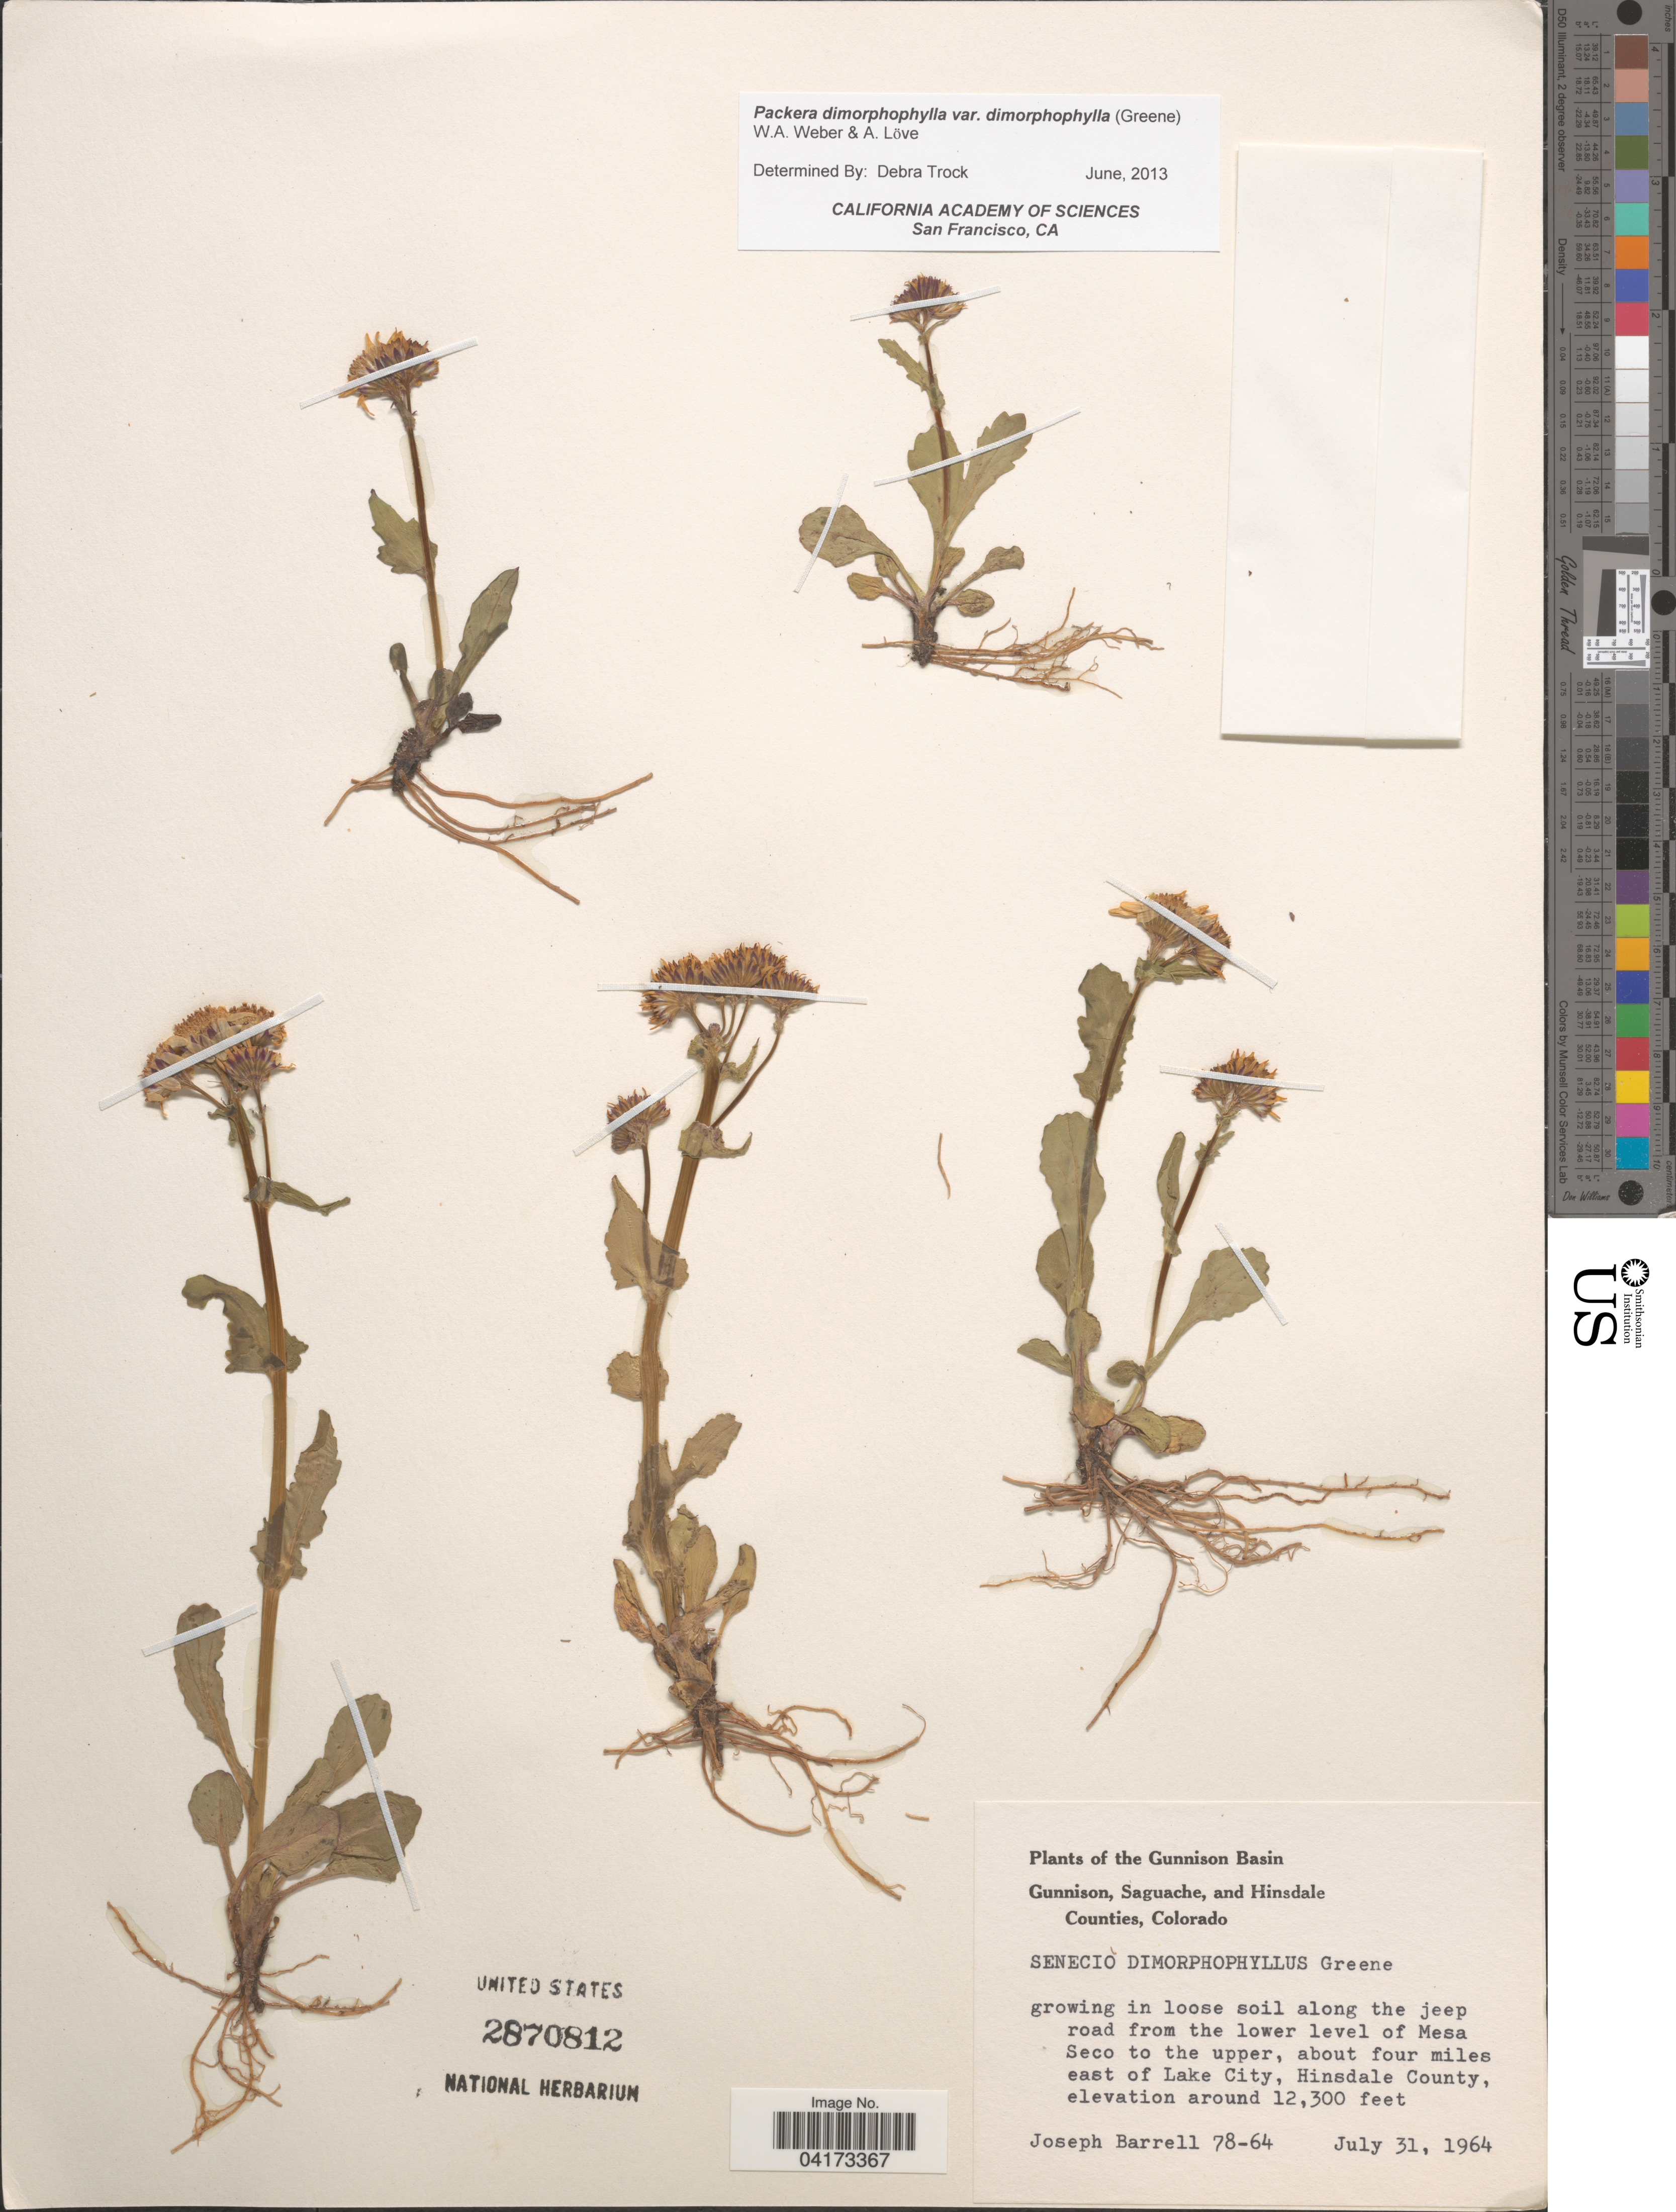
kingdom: Plantae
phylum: Tracheophyta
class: Magnoliopsida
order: Asterales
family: Asteraceae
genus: Packera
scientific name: Packera dimorphophylla var. dimorphophylla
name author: (Greene) W.A. Weber & Á. Löve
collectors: J. Barrell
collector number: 78-64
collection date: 1964-07-31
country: United States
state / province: Colorado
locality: Gunnison Basin. In loose soil along the jeep road from the lower level of Mesa Seco to the upper, about four miles east of Lake City, Hinsdale County.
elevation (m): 3749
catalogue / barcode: US 2870812